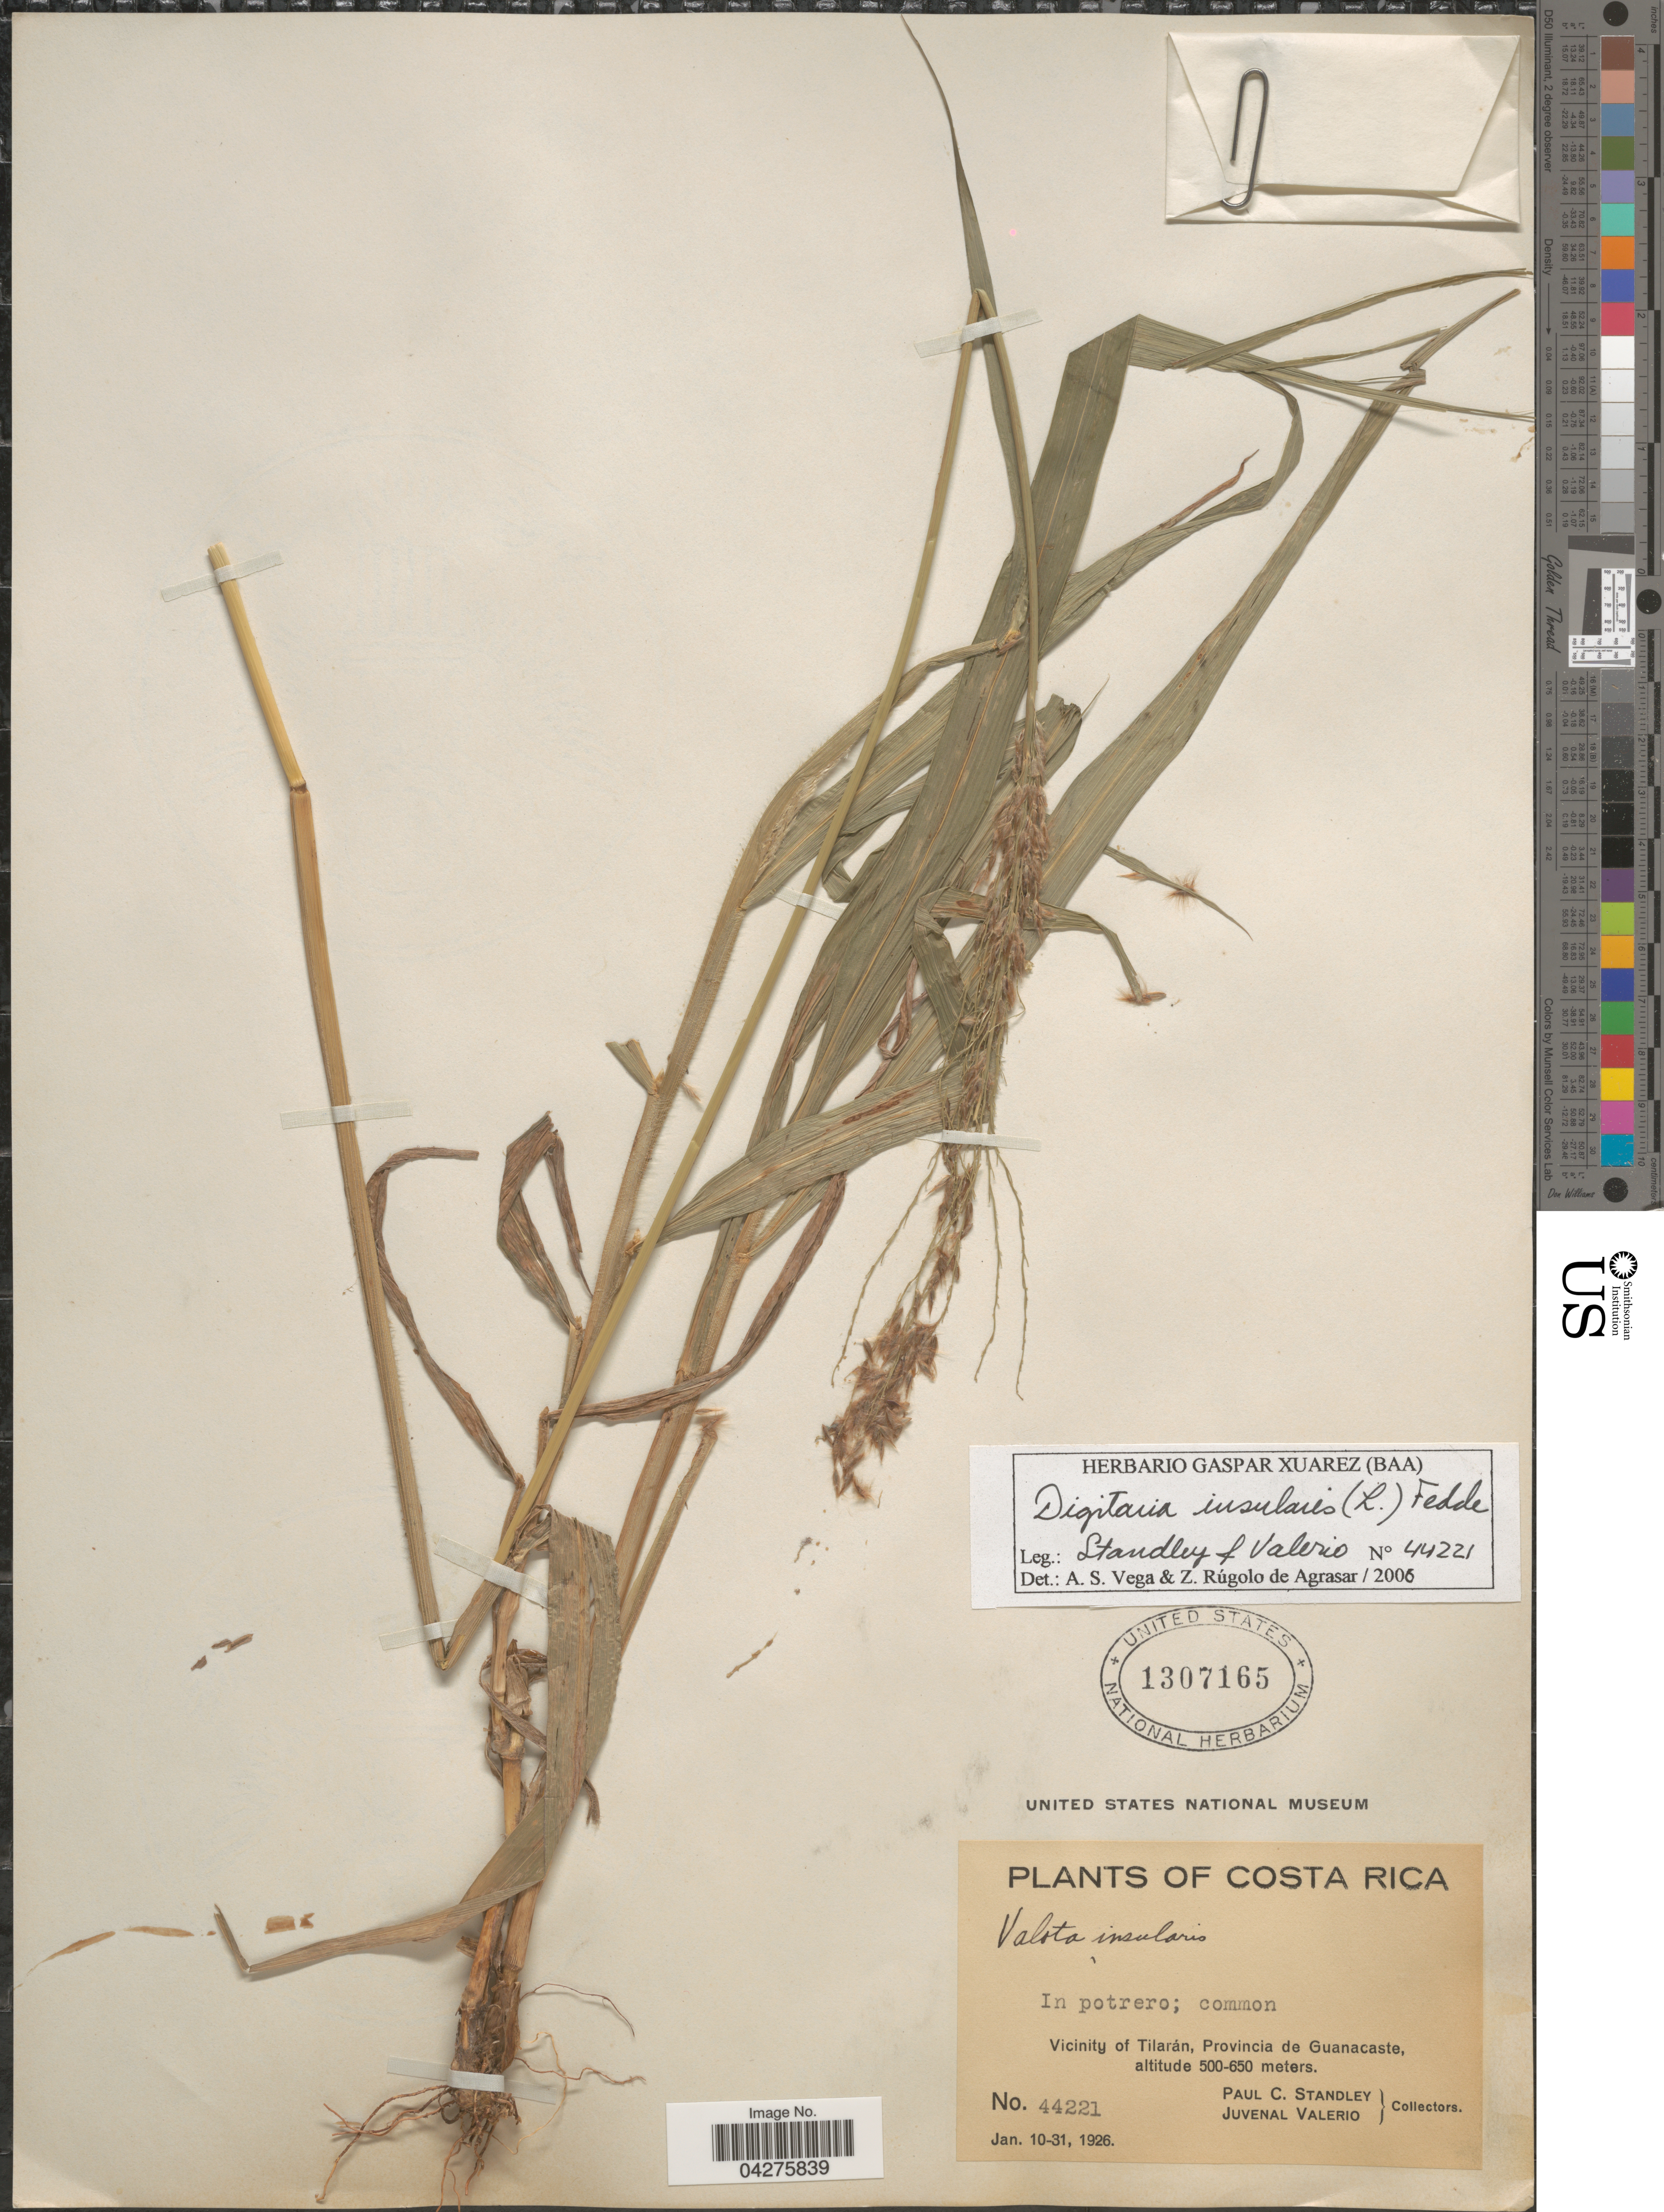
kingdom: Plantae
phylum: Tracheophyta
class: Liliopsida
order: Poales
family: Poaceae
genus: Digitaria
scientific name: Digitaria insularis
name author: (L.) Fedde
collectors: P. C. Standley & J. Valerio R.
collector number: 44221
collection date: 1926-01-10/1926-01-31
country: Costa Rica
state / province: Guanacaste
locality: In potrero. Vicinity of Tilarán.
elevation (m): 500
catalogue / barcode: US 1307165